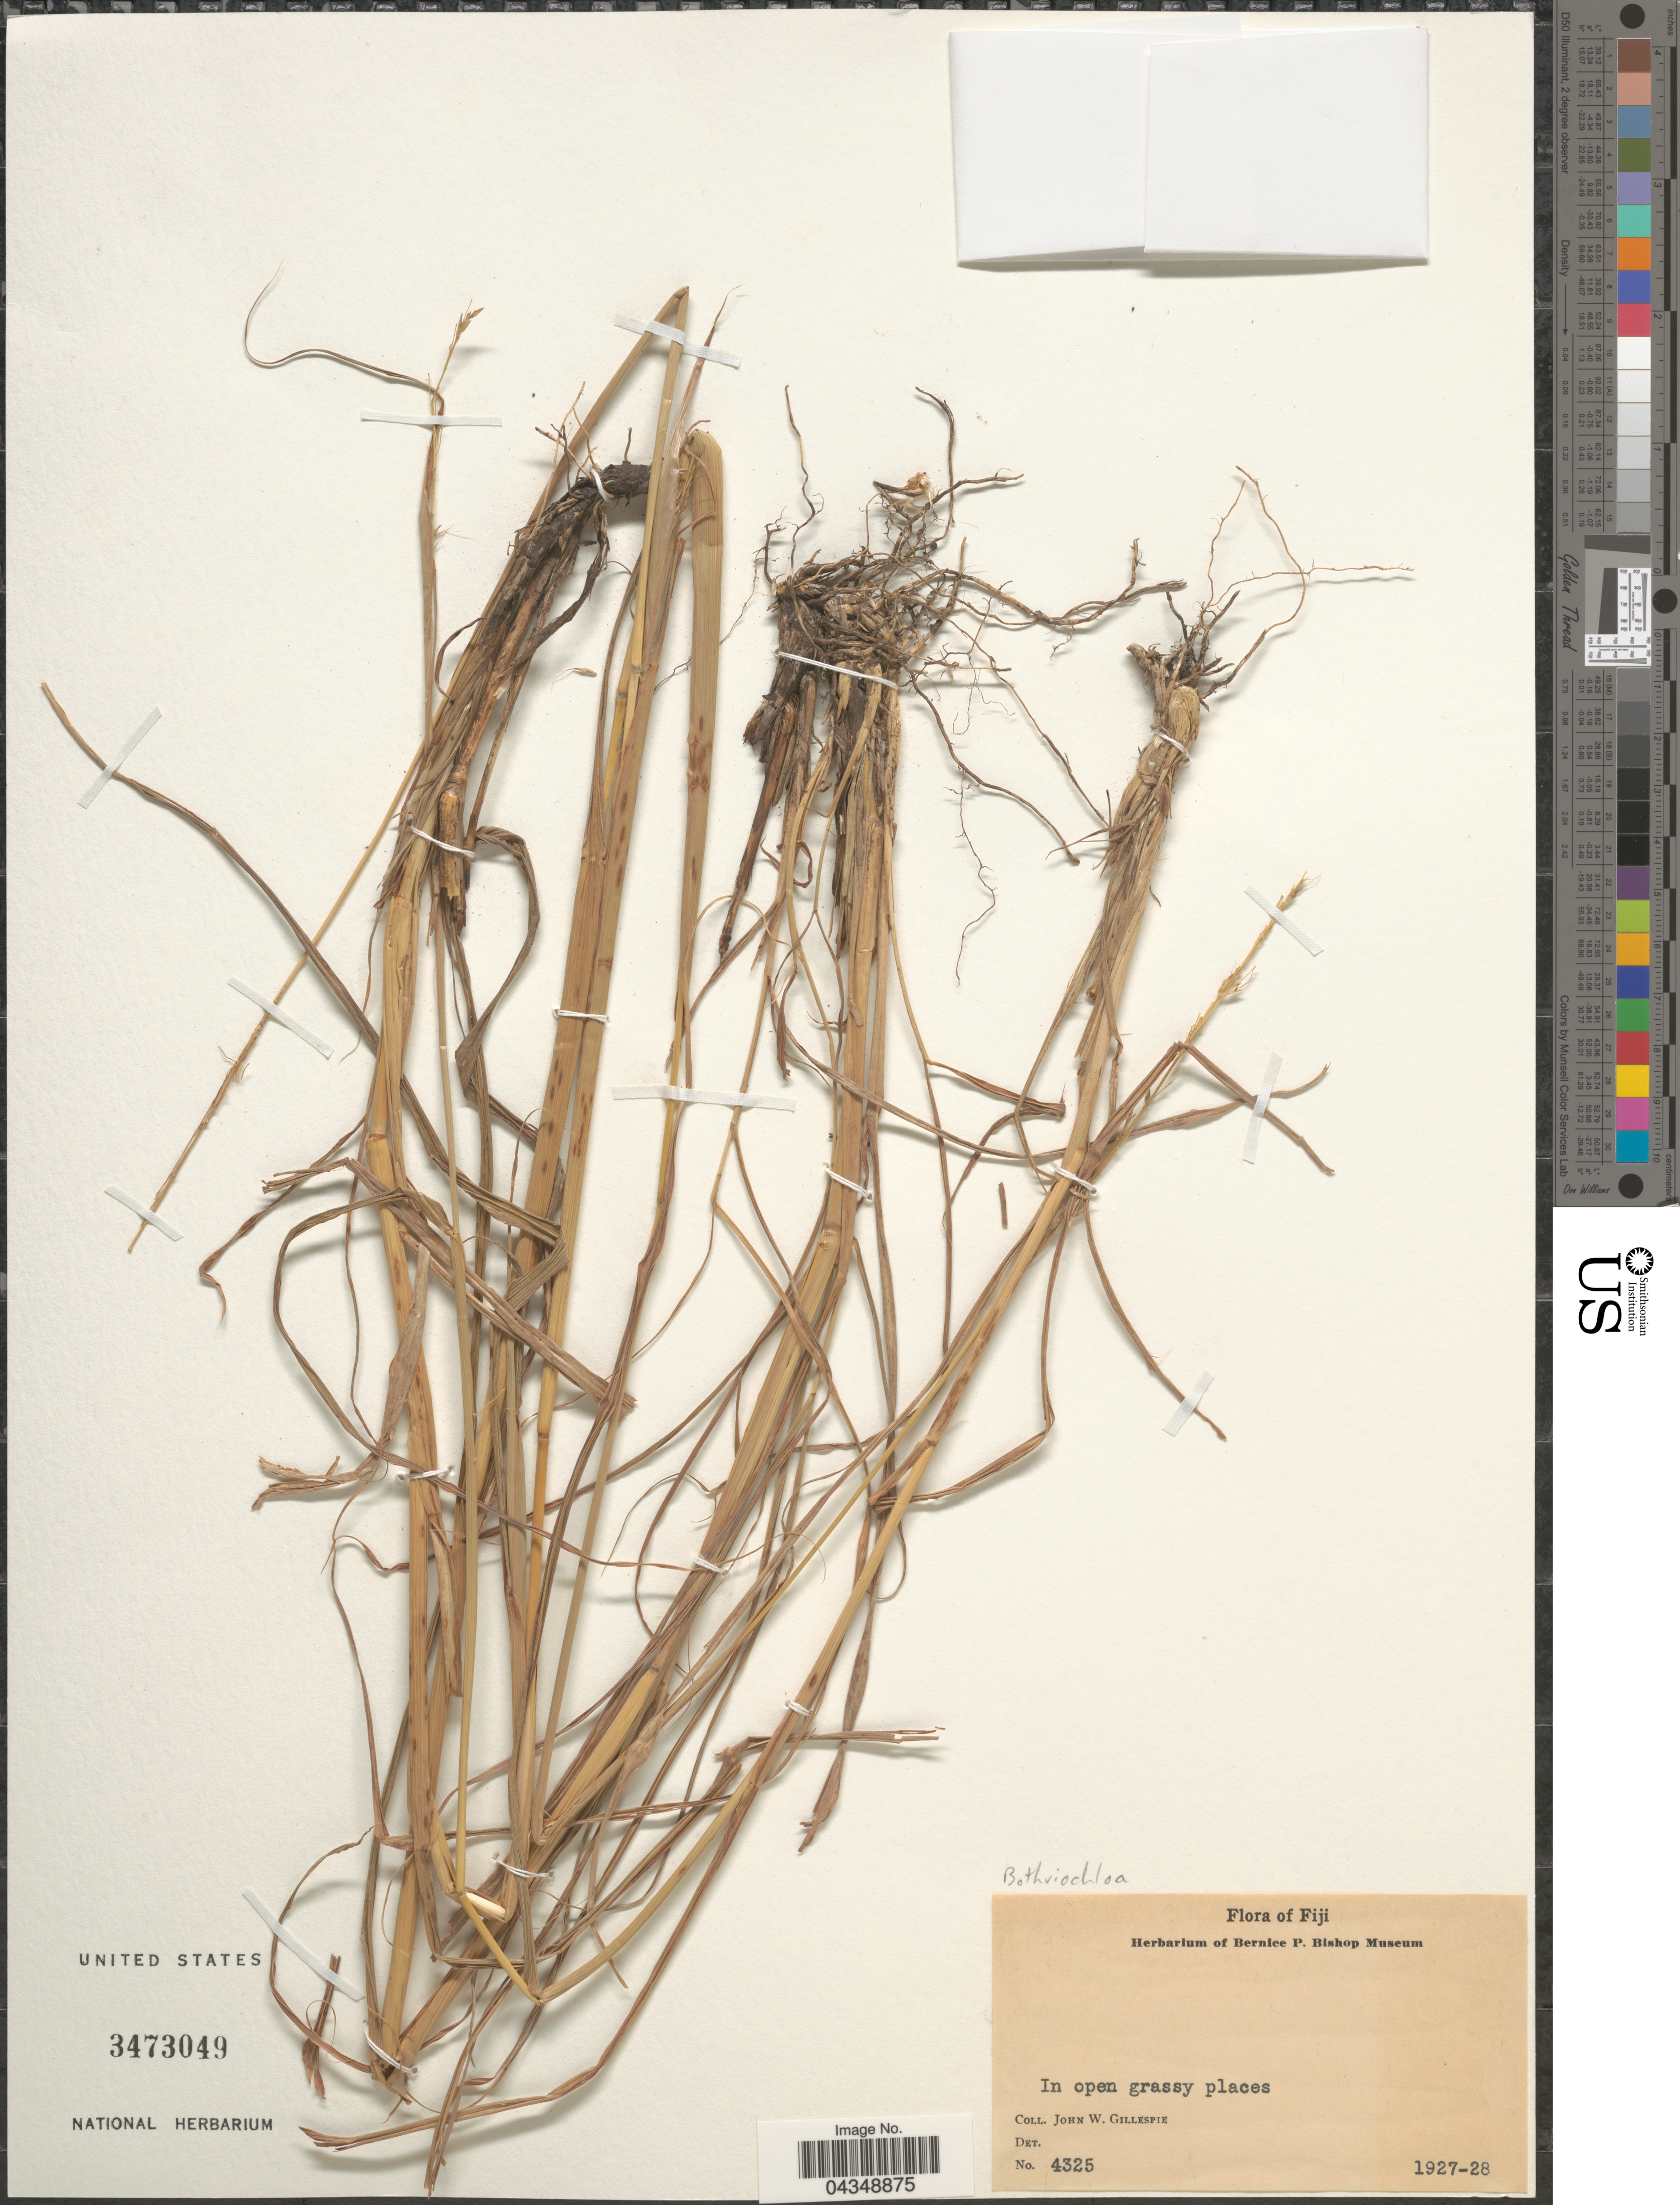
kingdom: Plantae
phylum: Tracheophyta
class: Liliopsida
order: Poales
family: Poaceae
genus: Bothriochloa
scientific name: Bothriochloa sp.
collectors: J. W. Gillespie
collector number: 4325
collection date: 1927/1928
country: Fiji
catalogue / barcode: US 3473049